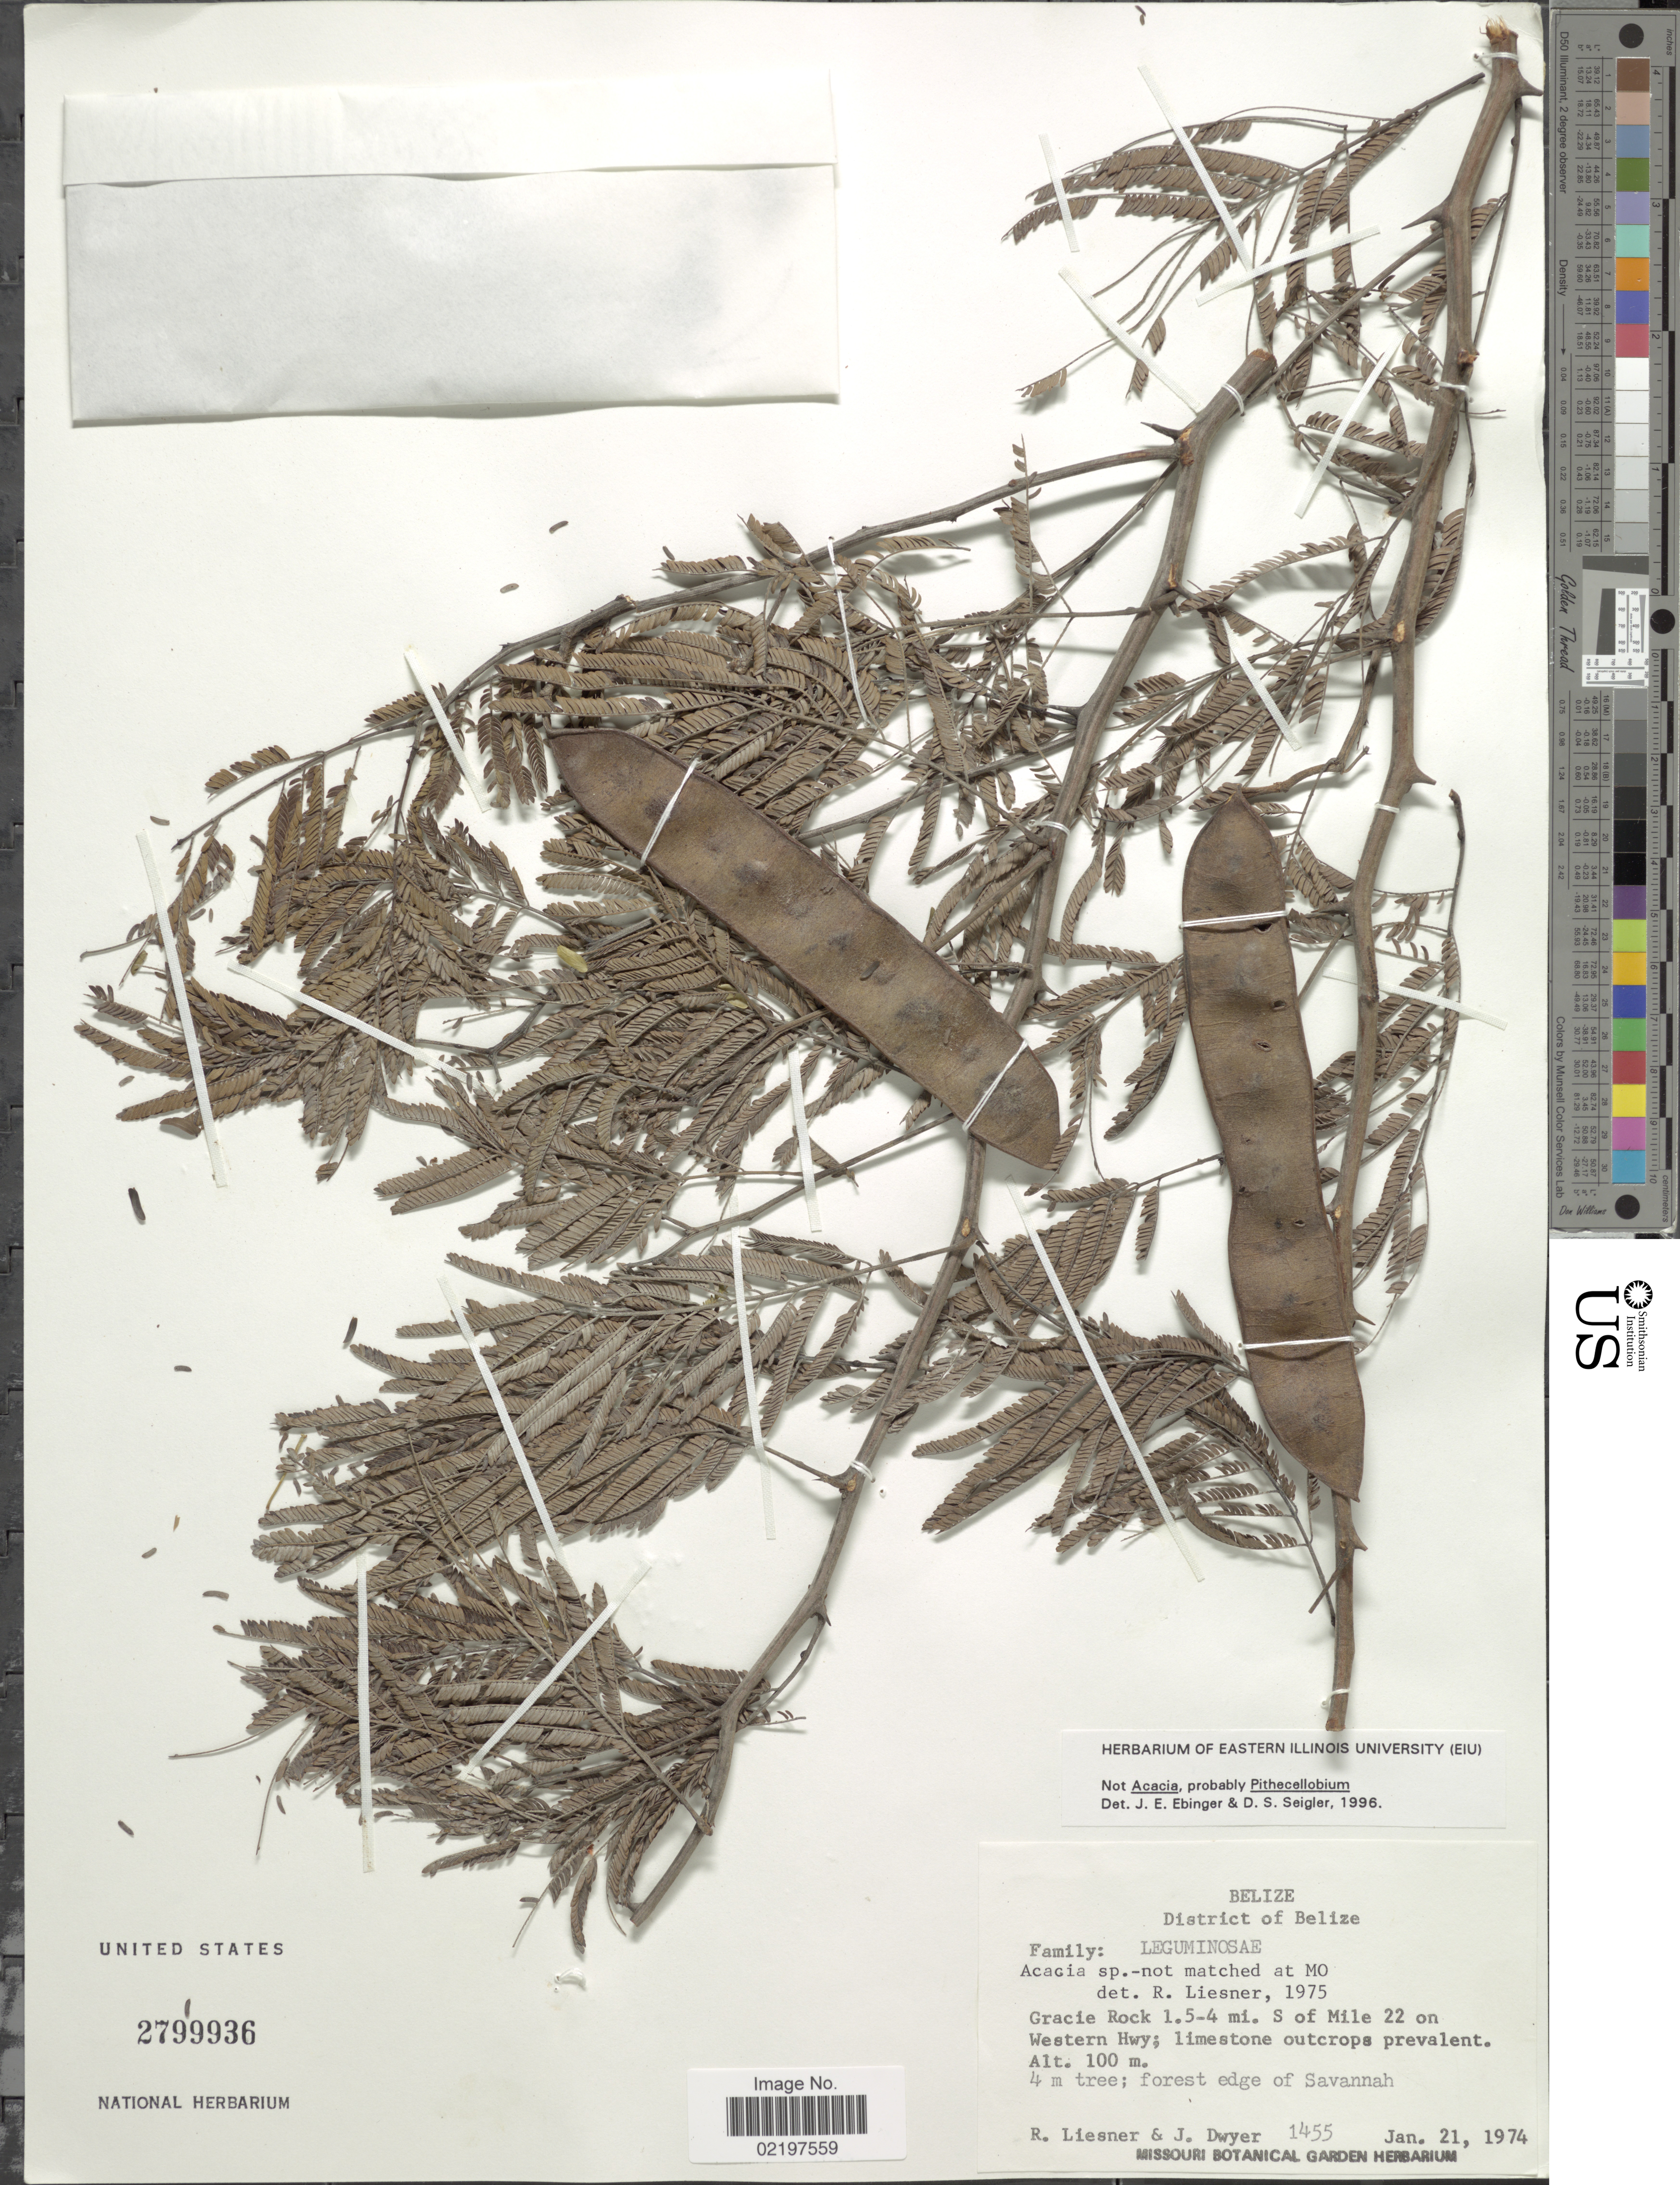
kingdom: Plantae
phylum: Tracheophyta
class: Magnoliopsida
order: Fabales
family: Fabaceae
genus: Havardia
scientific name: Havardia albicans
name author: (Kunth) Britton & Rose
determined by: Duno de Stefano, R.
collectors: R. L. Liesner & J. Dwyer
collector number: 1455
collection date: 1974-01-21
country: Belize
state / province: Belize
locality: District of Belize, Gracie Rock 1.5-4 mi. S of Mile 22 on Western Hwy; limestone outcrops, forest edge of Savannah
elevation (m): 100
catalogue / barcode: US 2799936